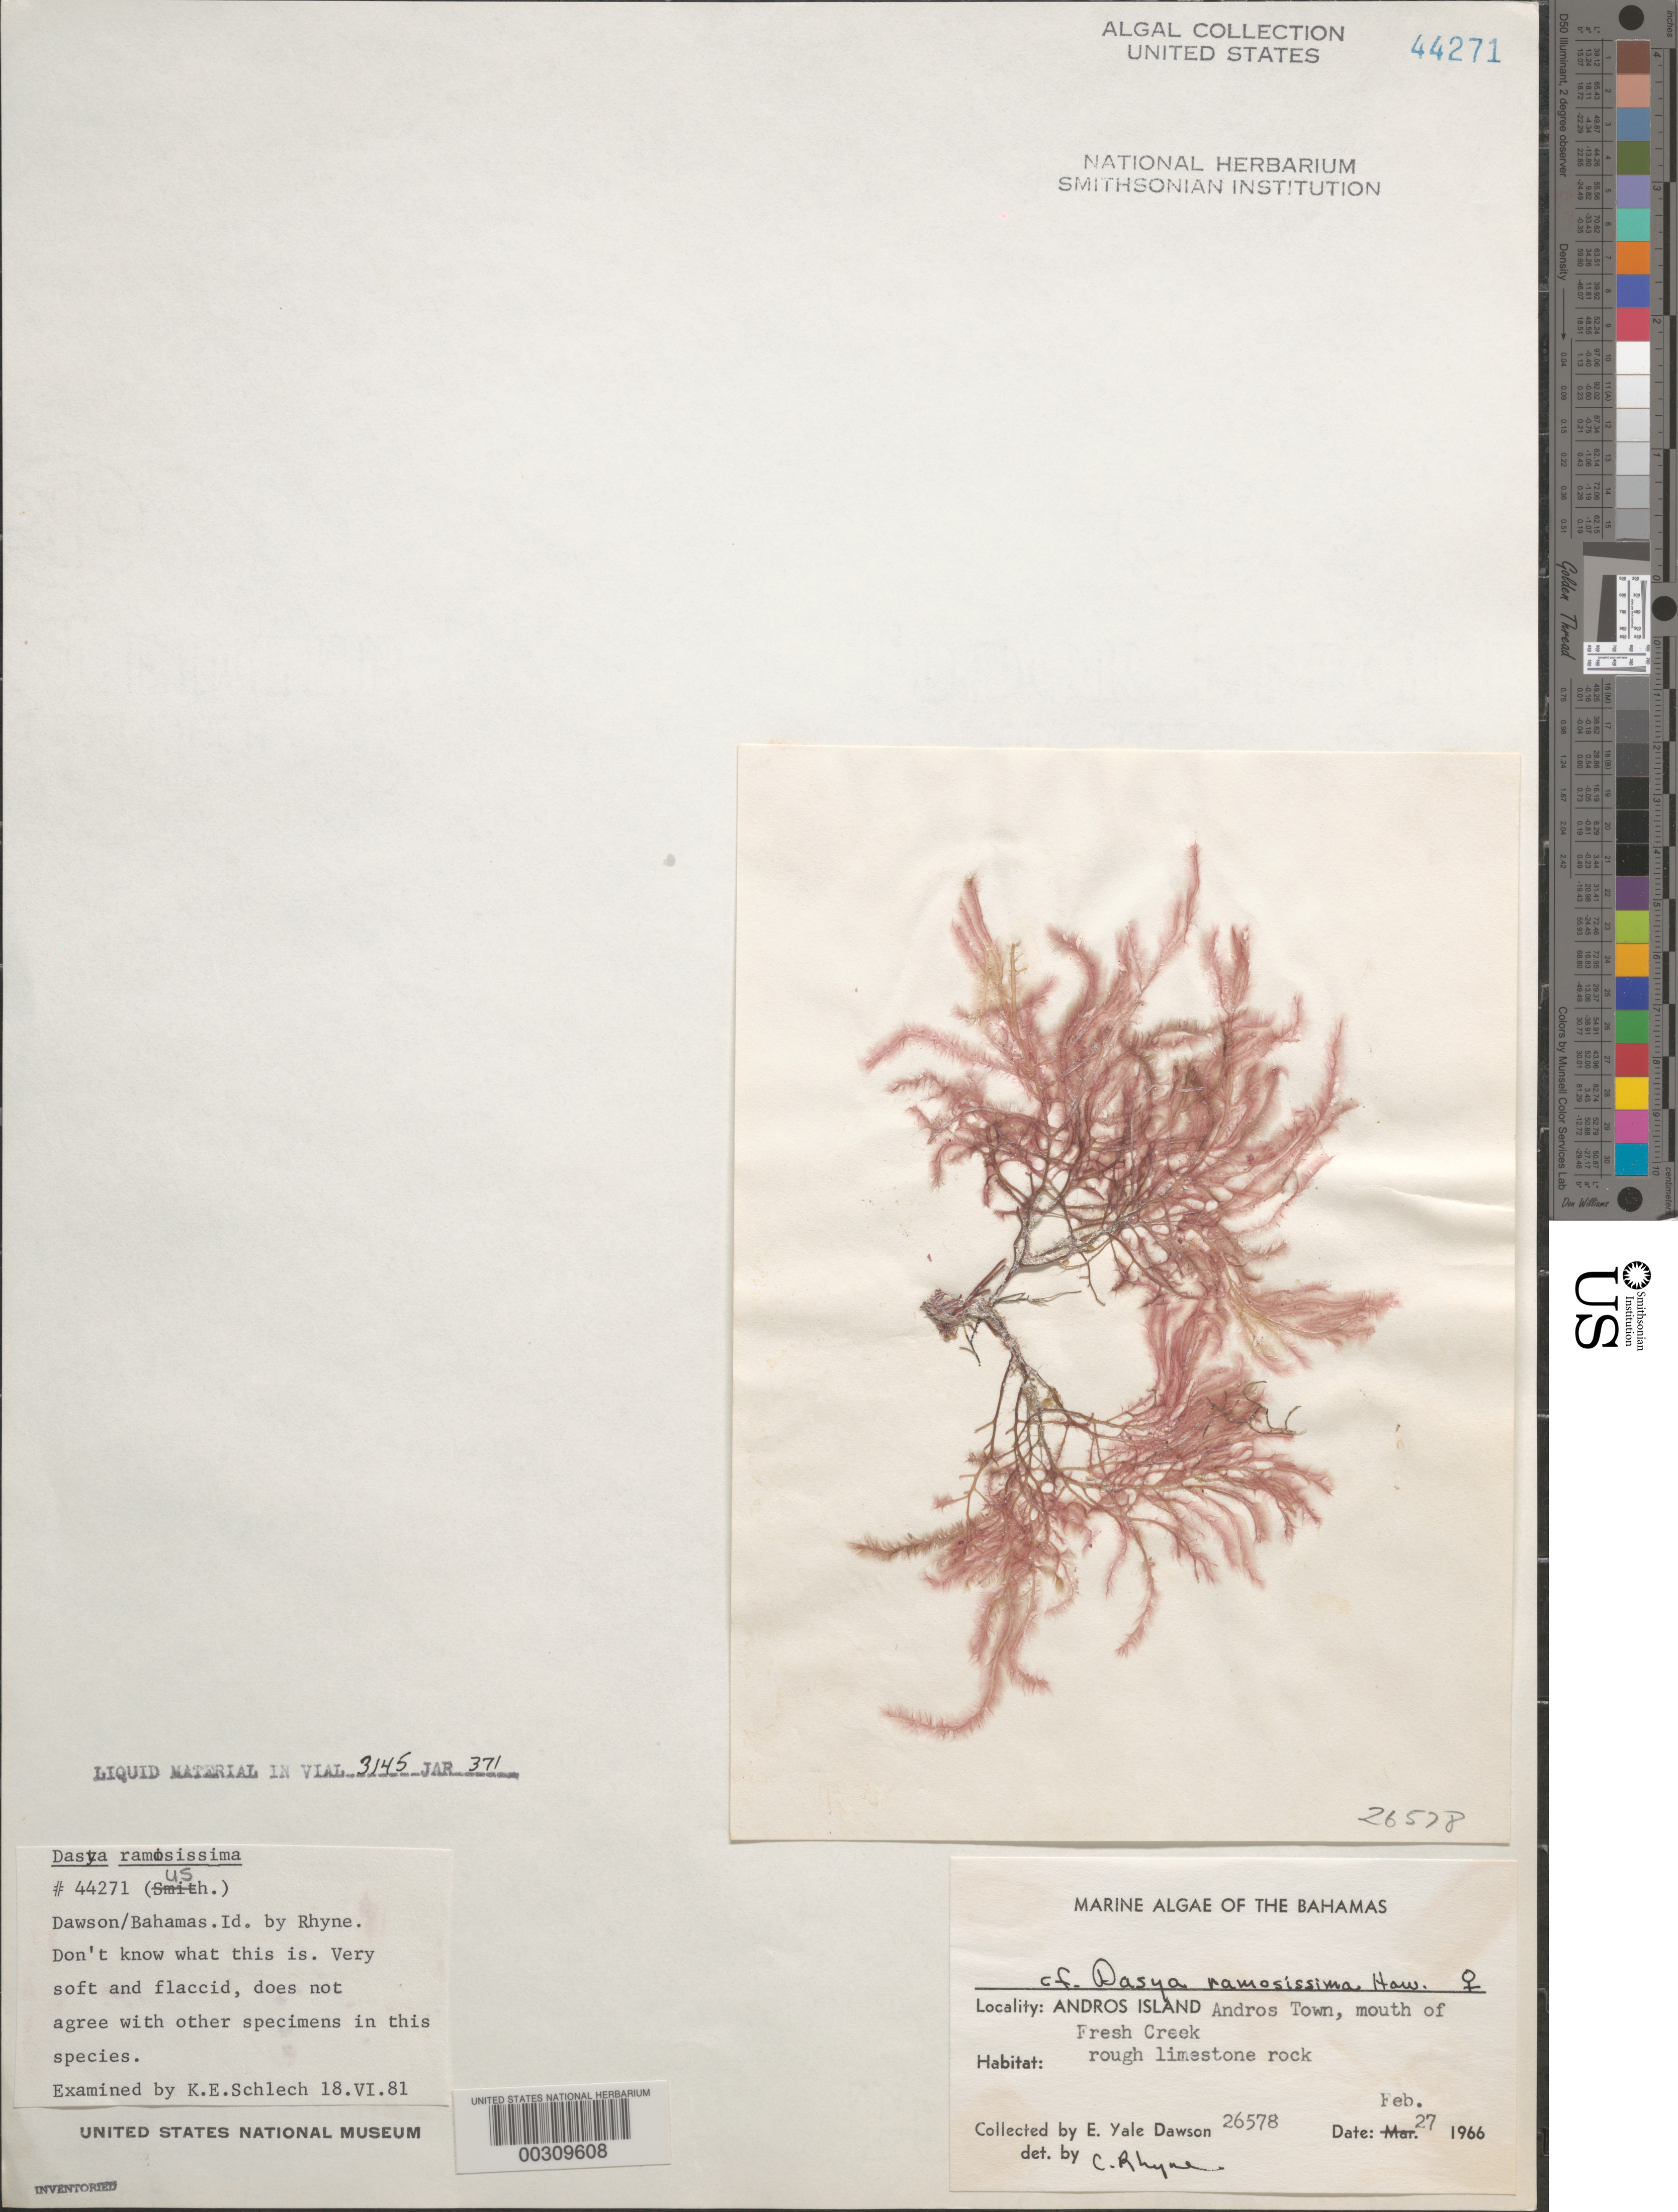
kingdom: Plantae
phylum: Rhodophyta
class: Florideophyceae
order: Ceramiales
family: Dasyaceae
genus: Dasya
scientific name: Dasya ramosissima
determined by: Rhyne, C. F.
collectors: E. Y. Dawson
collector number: EYD 26578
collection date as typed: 27 Feb 1966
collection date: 1966-02-27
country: Bahamas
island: Andros Island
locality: Andros Town, Fresh Creek mouth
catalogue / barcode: US 44271